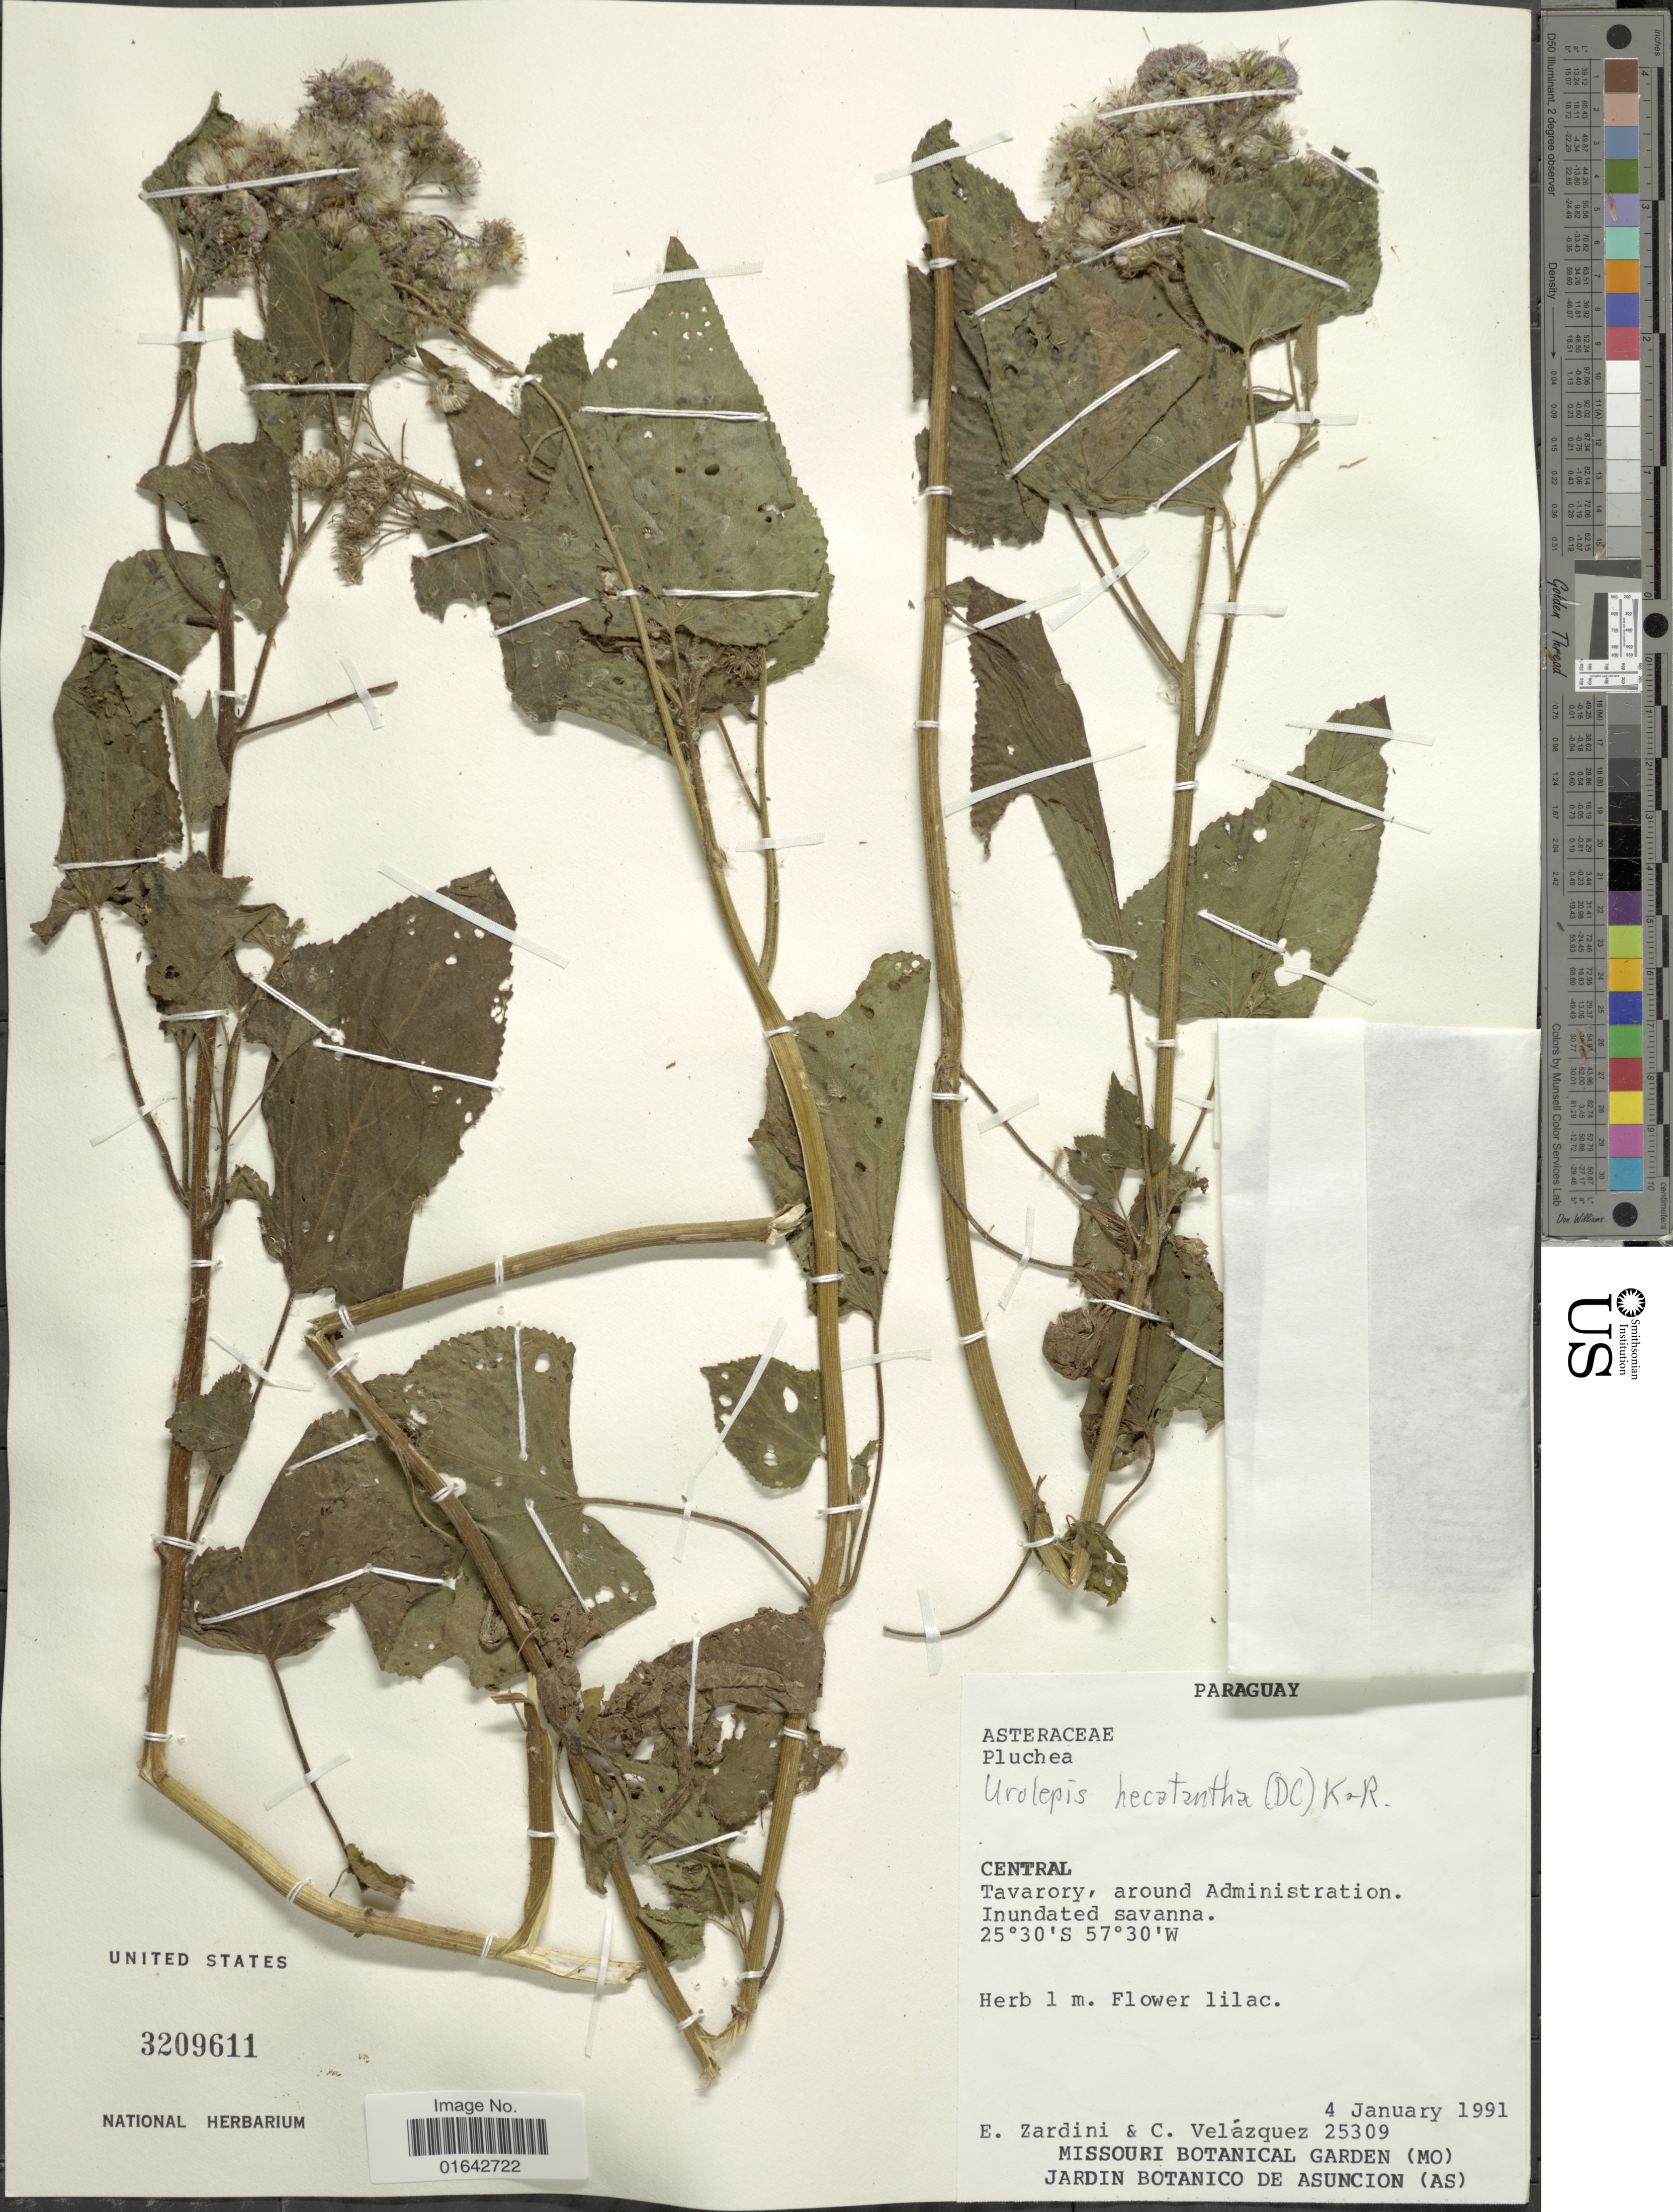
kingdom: Plantae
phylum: Tracheophyta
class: Magnoliopsida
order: Asterales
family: Asteraceae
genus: Urolepis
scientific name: Urolepis hecatantha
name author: (DC.) R.M. King & H. Rob.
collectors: E. M. Zardini & C. Velázquez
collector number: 25309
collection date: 1991-01-04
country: Paraguay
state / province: Central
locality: Central, Tavarory, around Administration, inundated savanna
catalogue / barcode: US 3209611